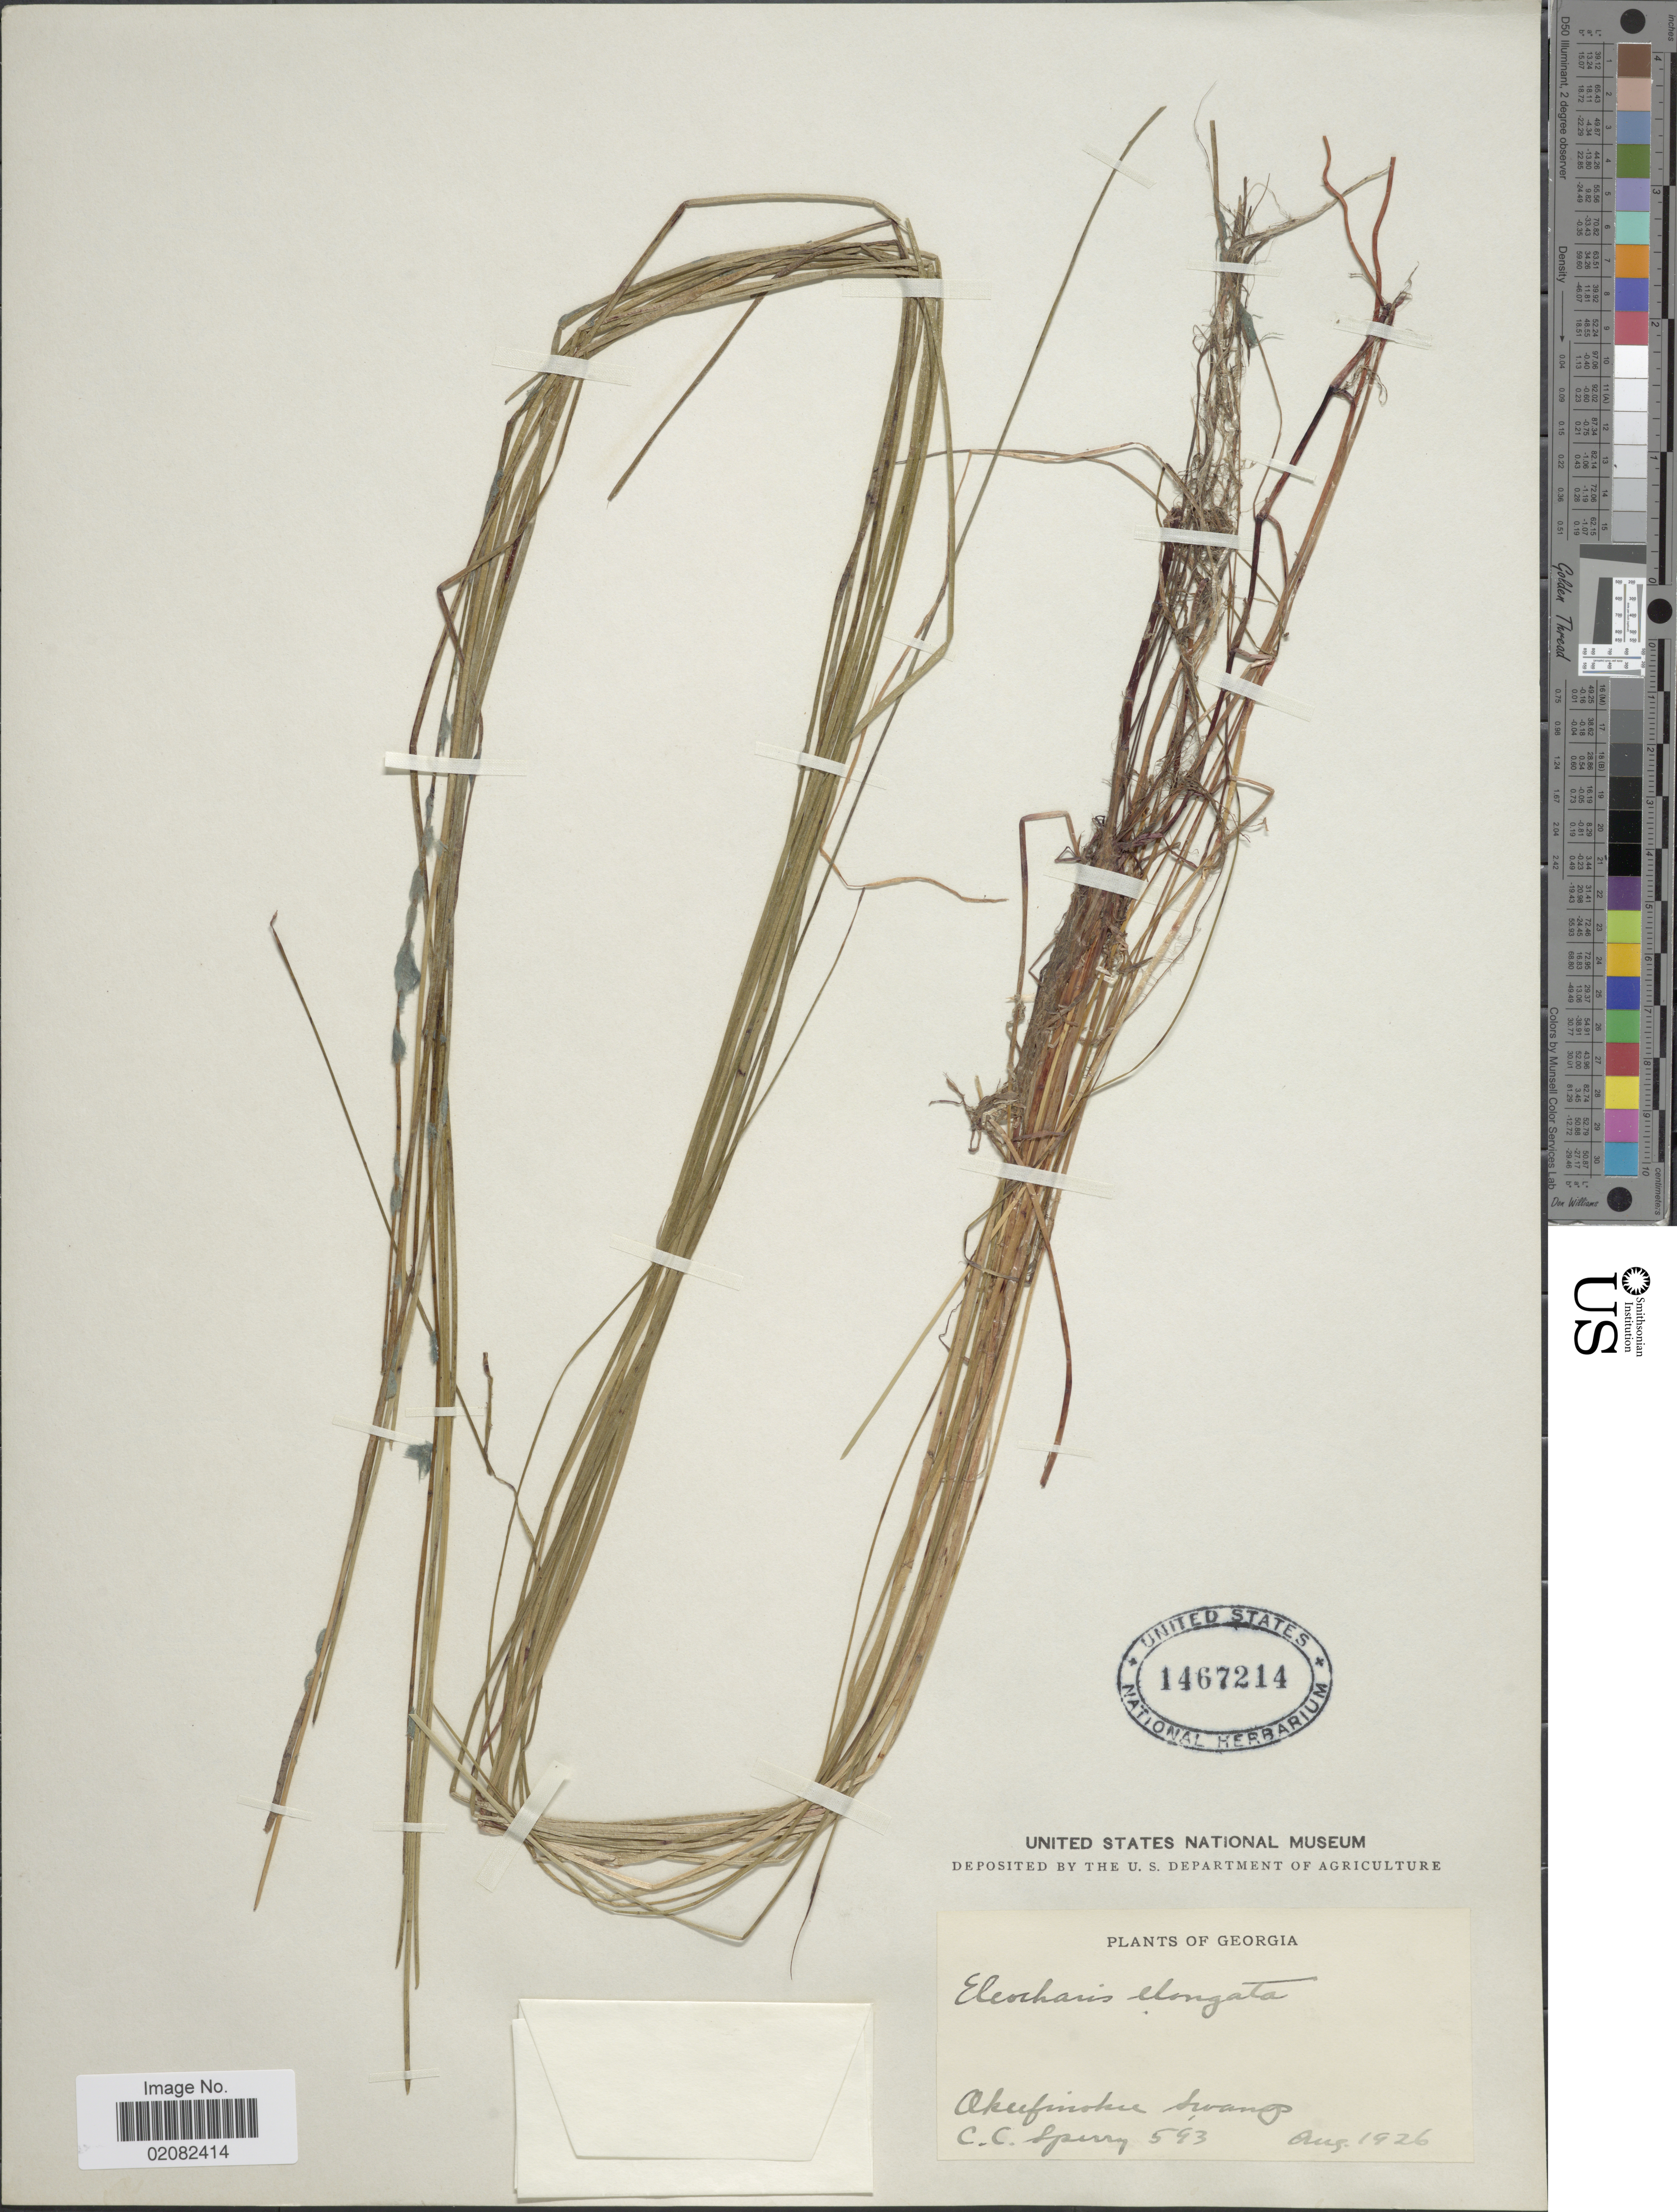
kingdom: Plantae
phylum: Tracheophyta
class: Liliopsida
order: Poales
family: Cyperaceae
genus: Eleocharis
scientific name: Eleocharis elongata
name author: Chapm.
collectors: C. C. Sperry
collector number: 593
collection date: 1926-08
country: United States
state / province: Georgia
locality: Okeefinokee Swamp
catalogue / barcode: US 1467214